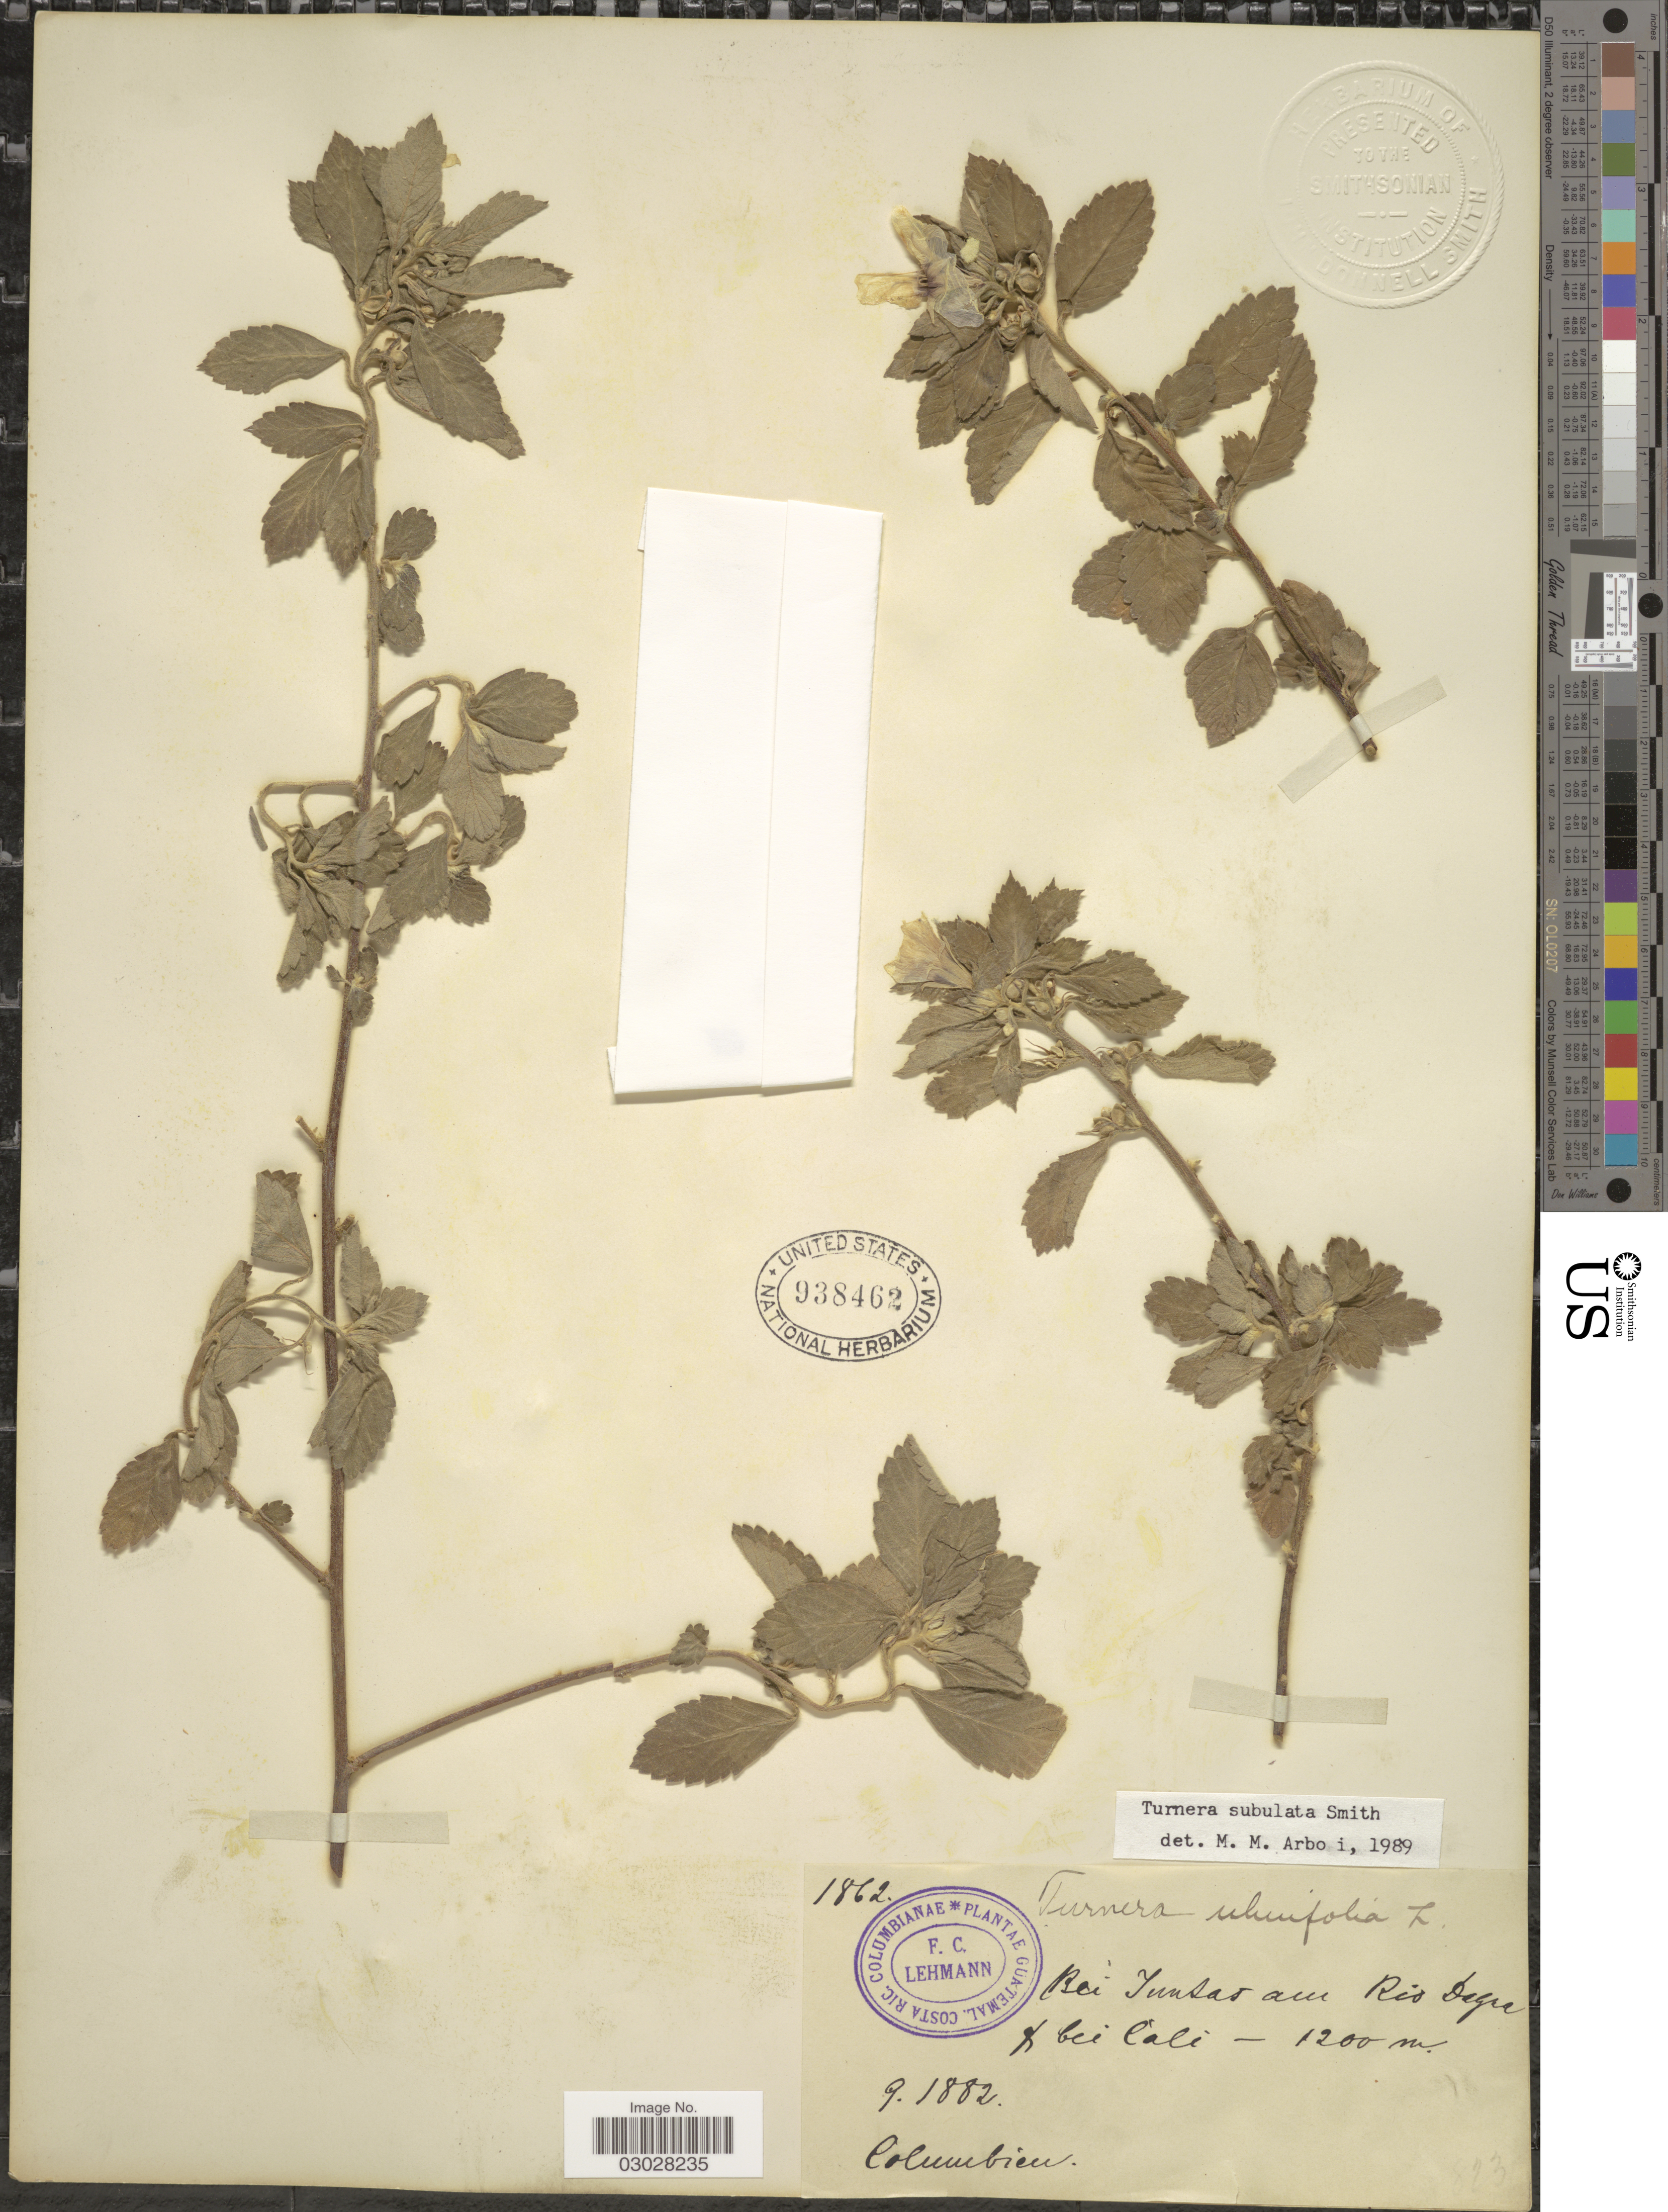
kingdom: Plantae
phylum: Tracheophyta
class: Magnoliopsida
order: Malpighiales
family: Turneraceae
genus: Turnera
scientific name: Turnera subulata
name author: Sm.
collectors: F. C. Lehmann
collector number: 1862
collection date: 1882-09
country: Colombia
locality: Bei Tundas aus Rio Beque to bei Cali.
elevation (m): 1200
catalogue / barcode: US 938462